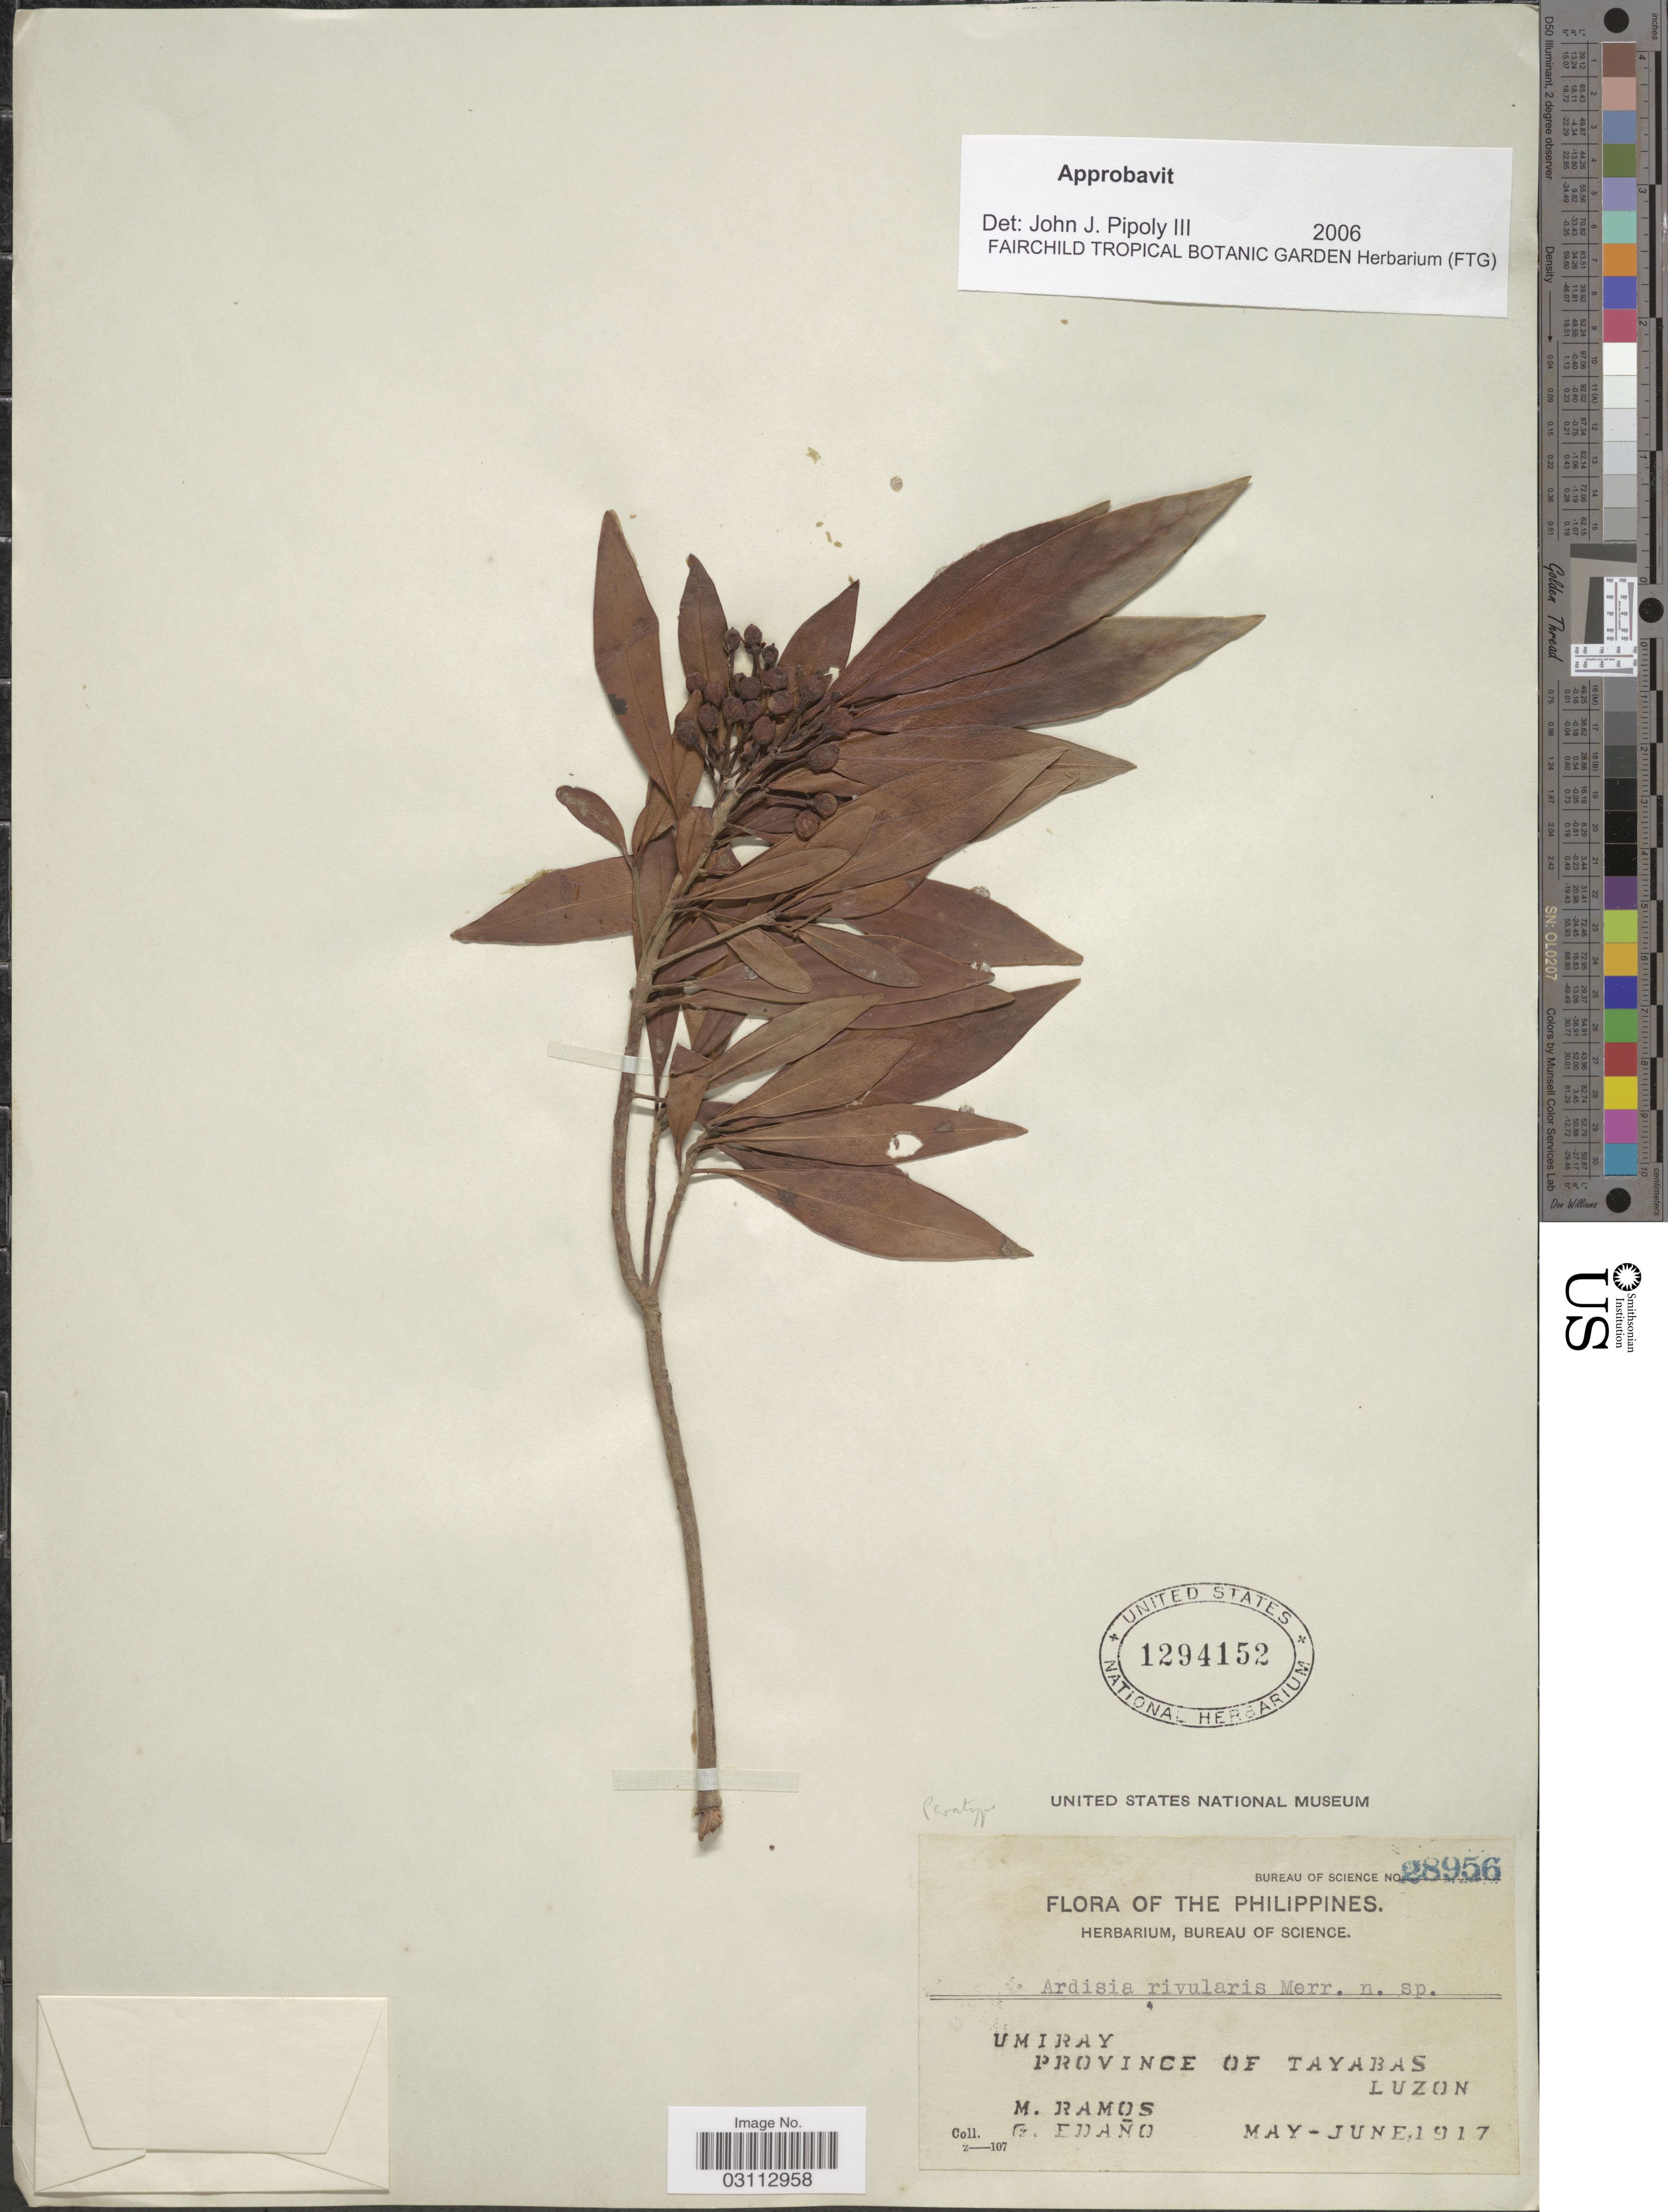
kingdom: Plantae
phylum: Tracheophyta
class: Magnoliopsida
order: Ericales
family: Primulaceae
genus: Ardisia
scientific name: Ardisia rivularis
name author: Merr.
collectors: M. Ramos & G. Edaño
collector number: Bureau of Science 28956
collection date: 1917-05/1917-06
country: Philippines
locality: Umiray. Province of Tayabas. Luzon.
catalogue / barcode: US 1294152